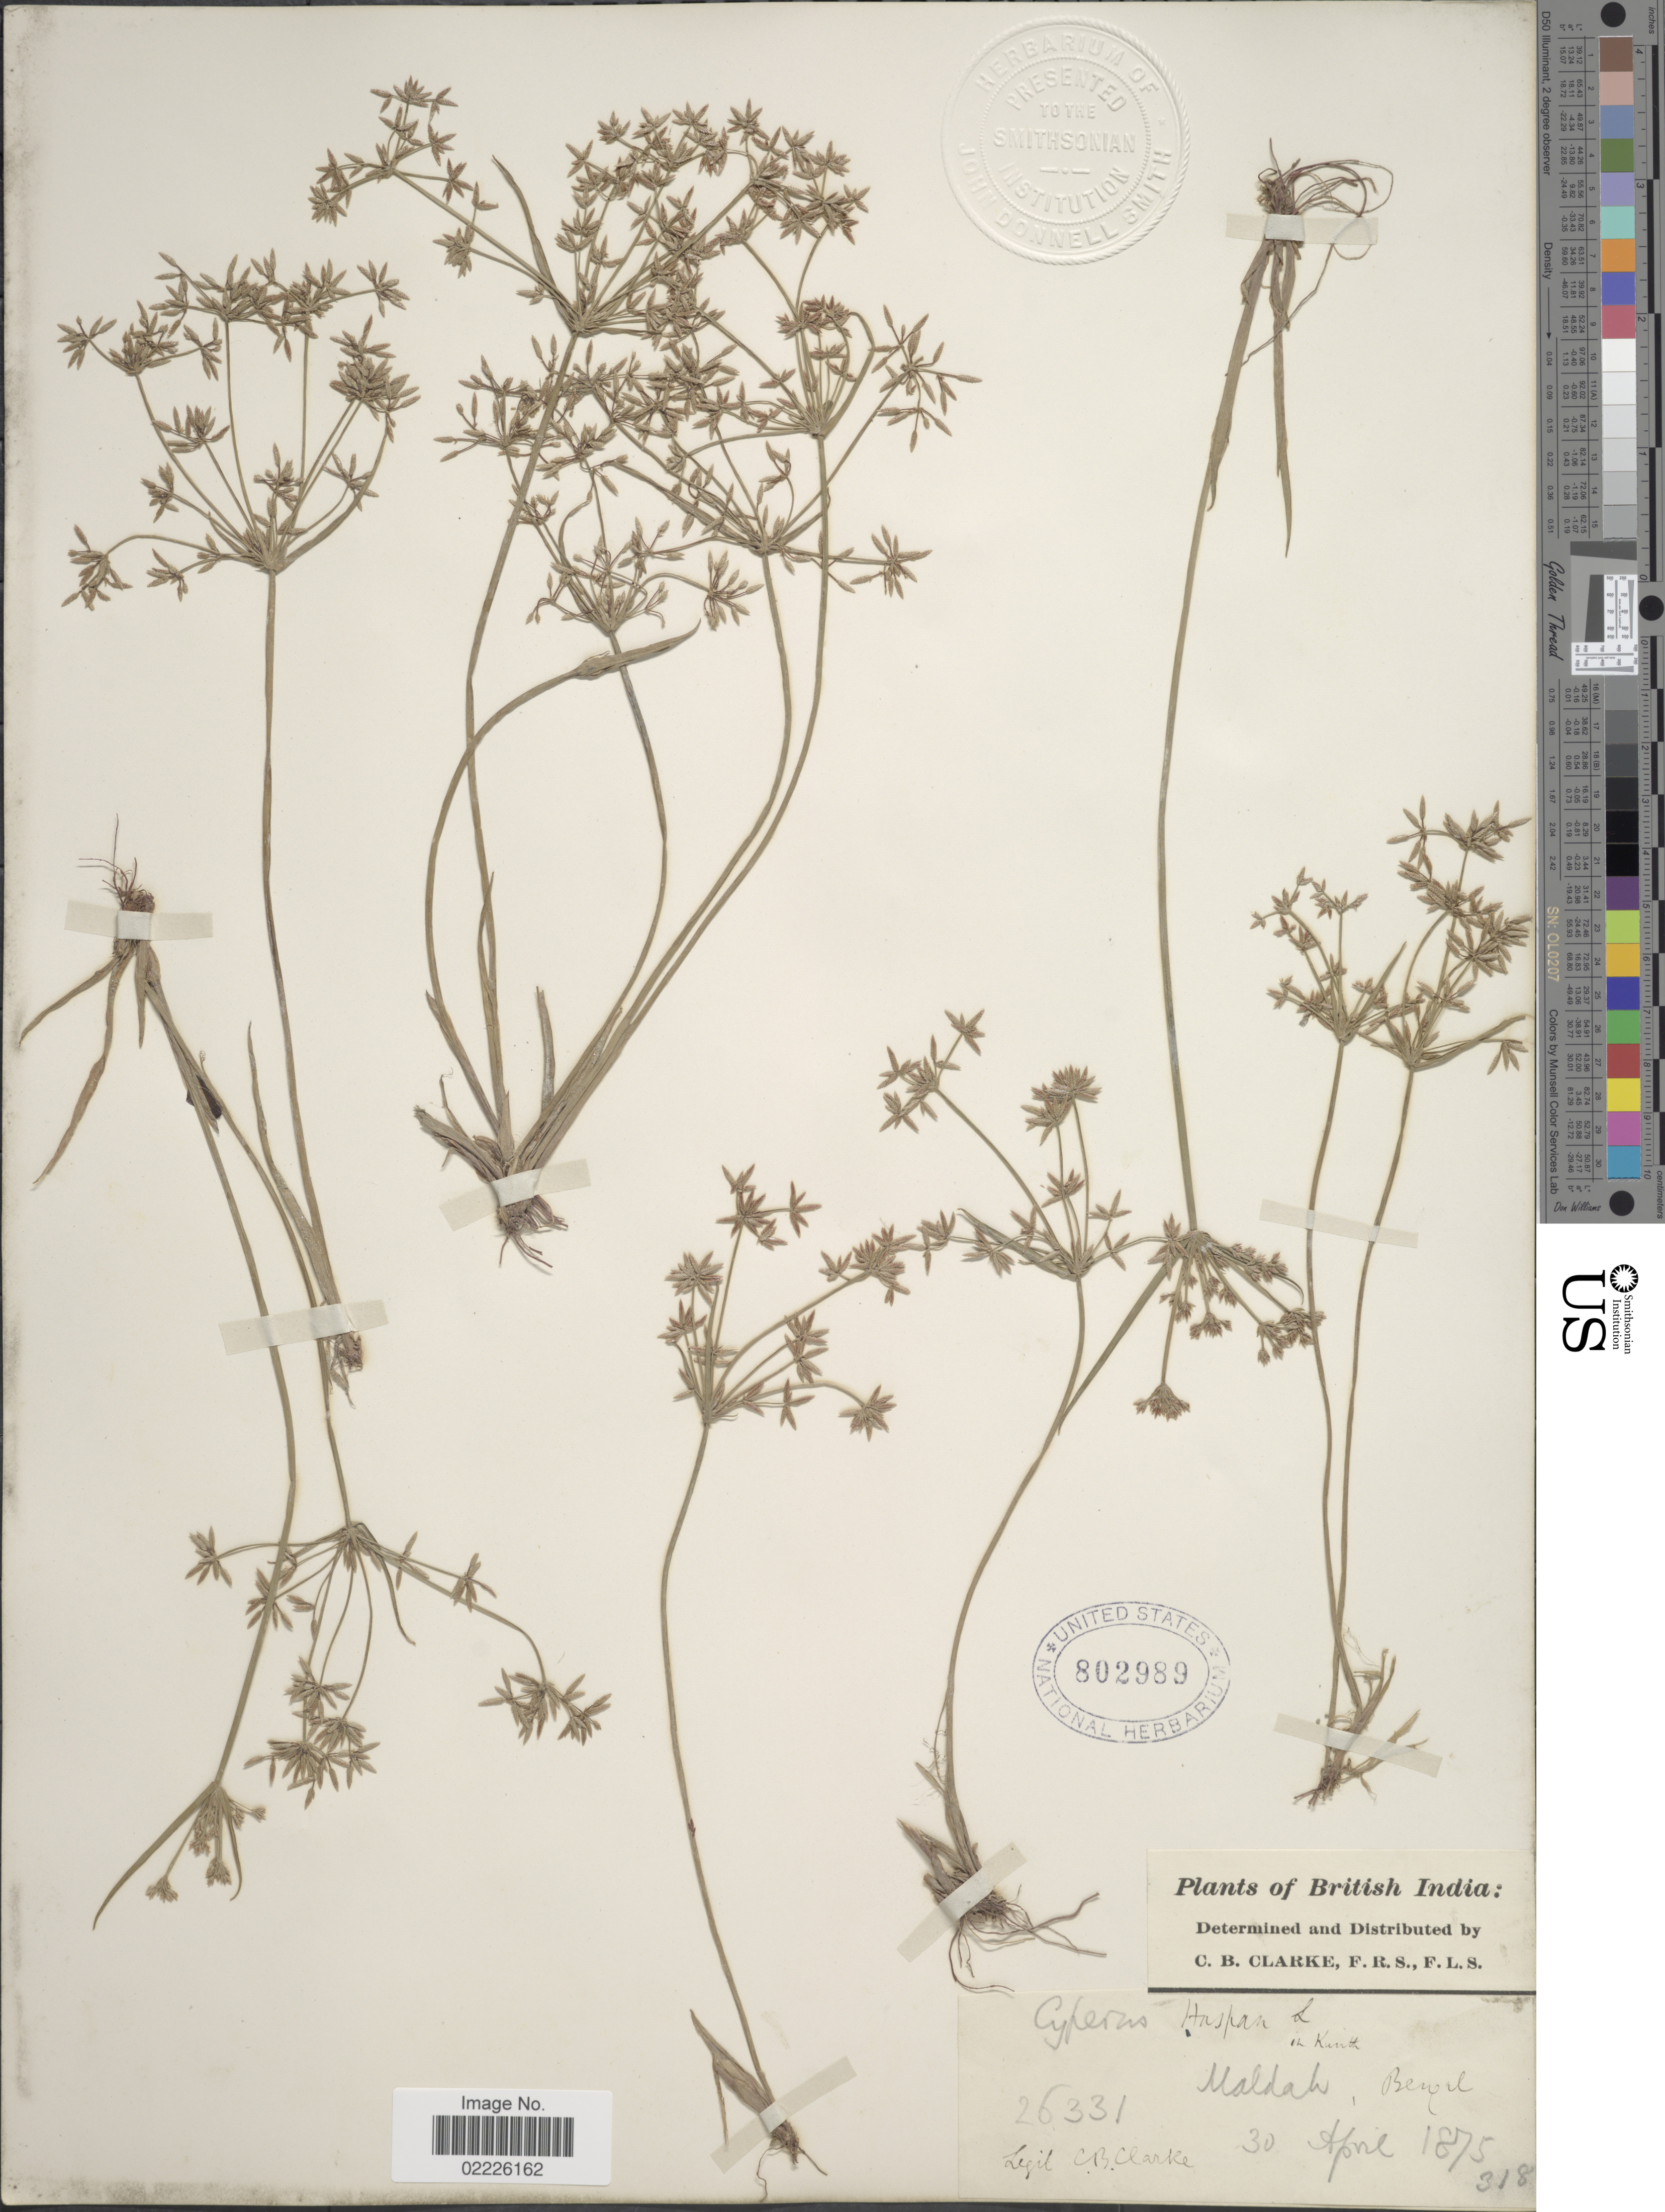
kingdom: Plantae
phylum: Tracheophyta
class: Liliopsida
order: Poales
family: Cyperaceae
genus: Cyperus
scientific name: Cyperus haspan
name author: L.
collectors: C. B. Clarke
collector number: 26331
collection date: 1875-04-30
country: India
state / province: West Bengal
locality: British India, Maldah, Bengal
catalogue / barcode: US 802989